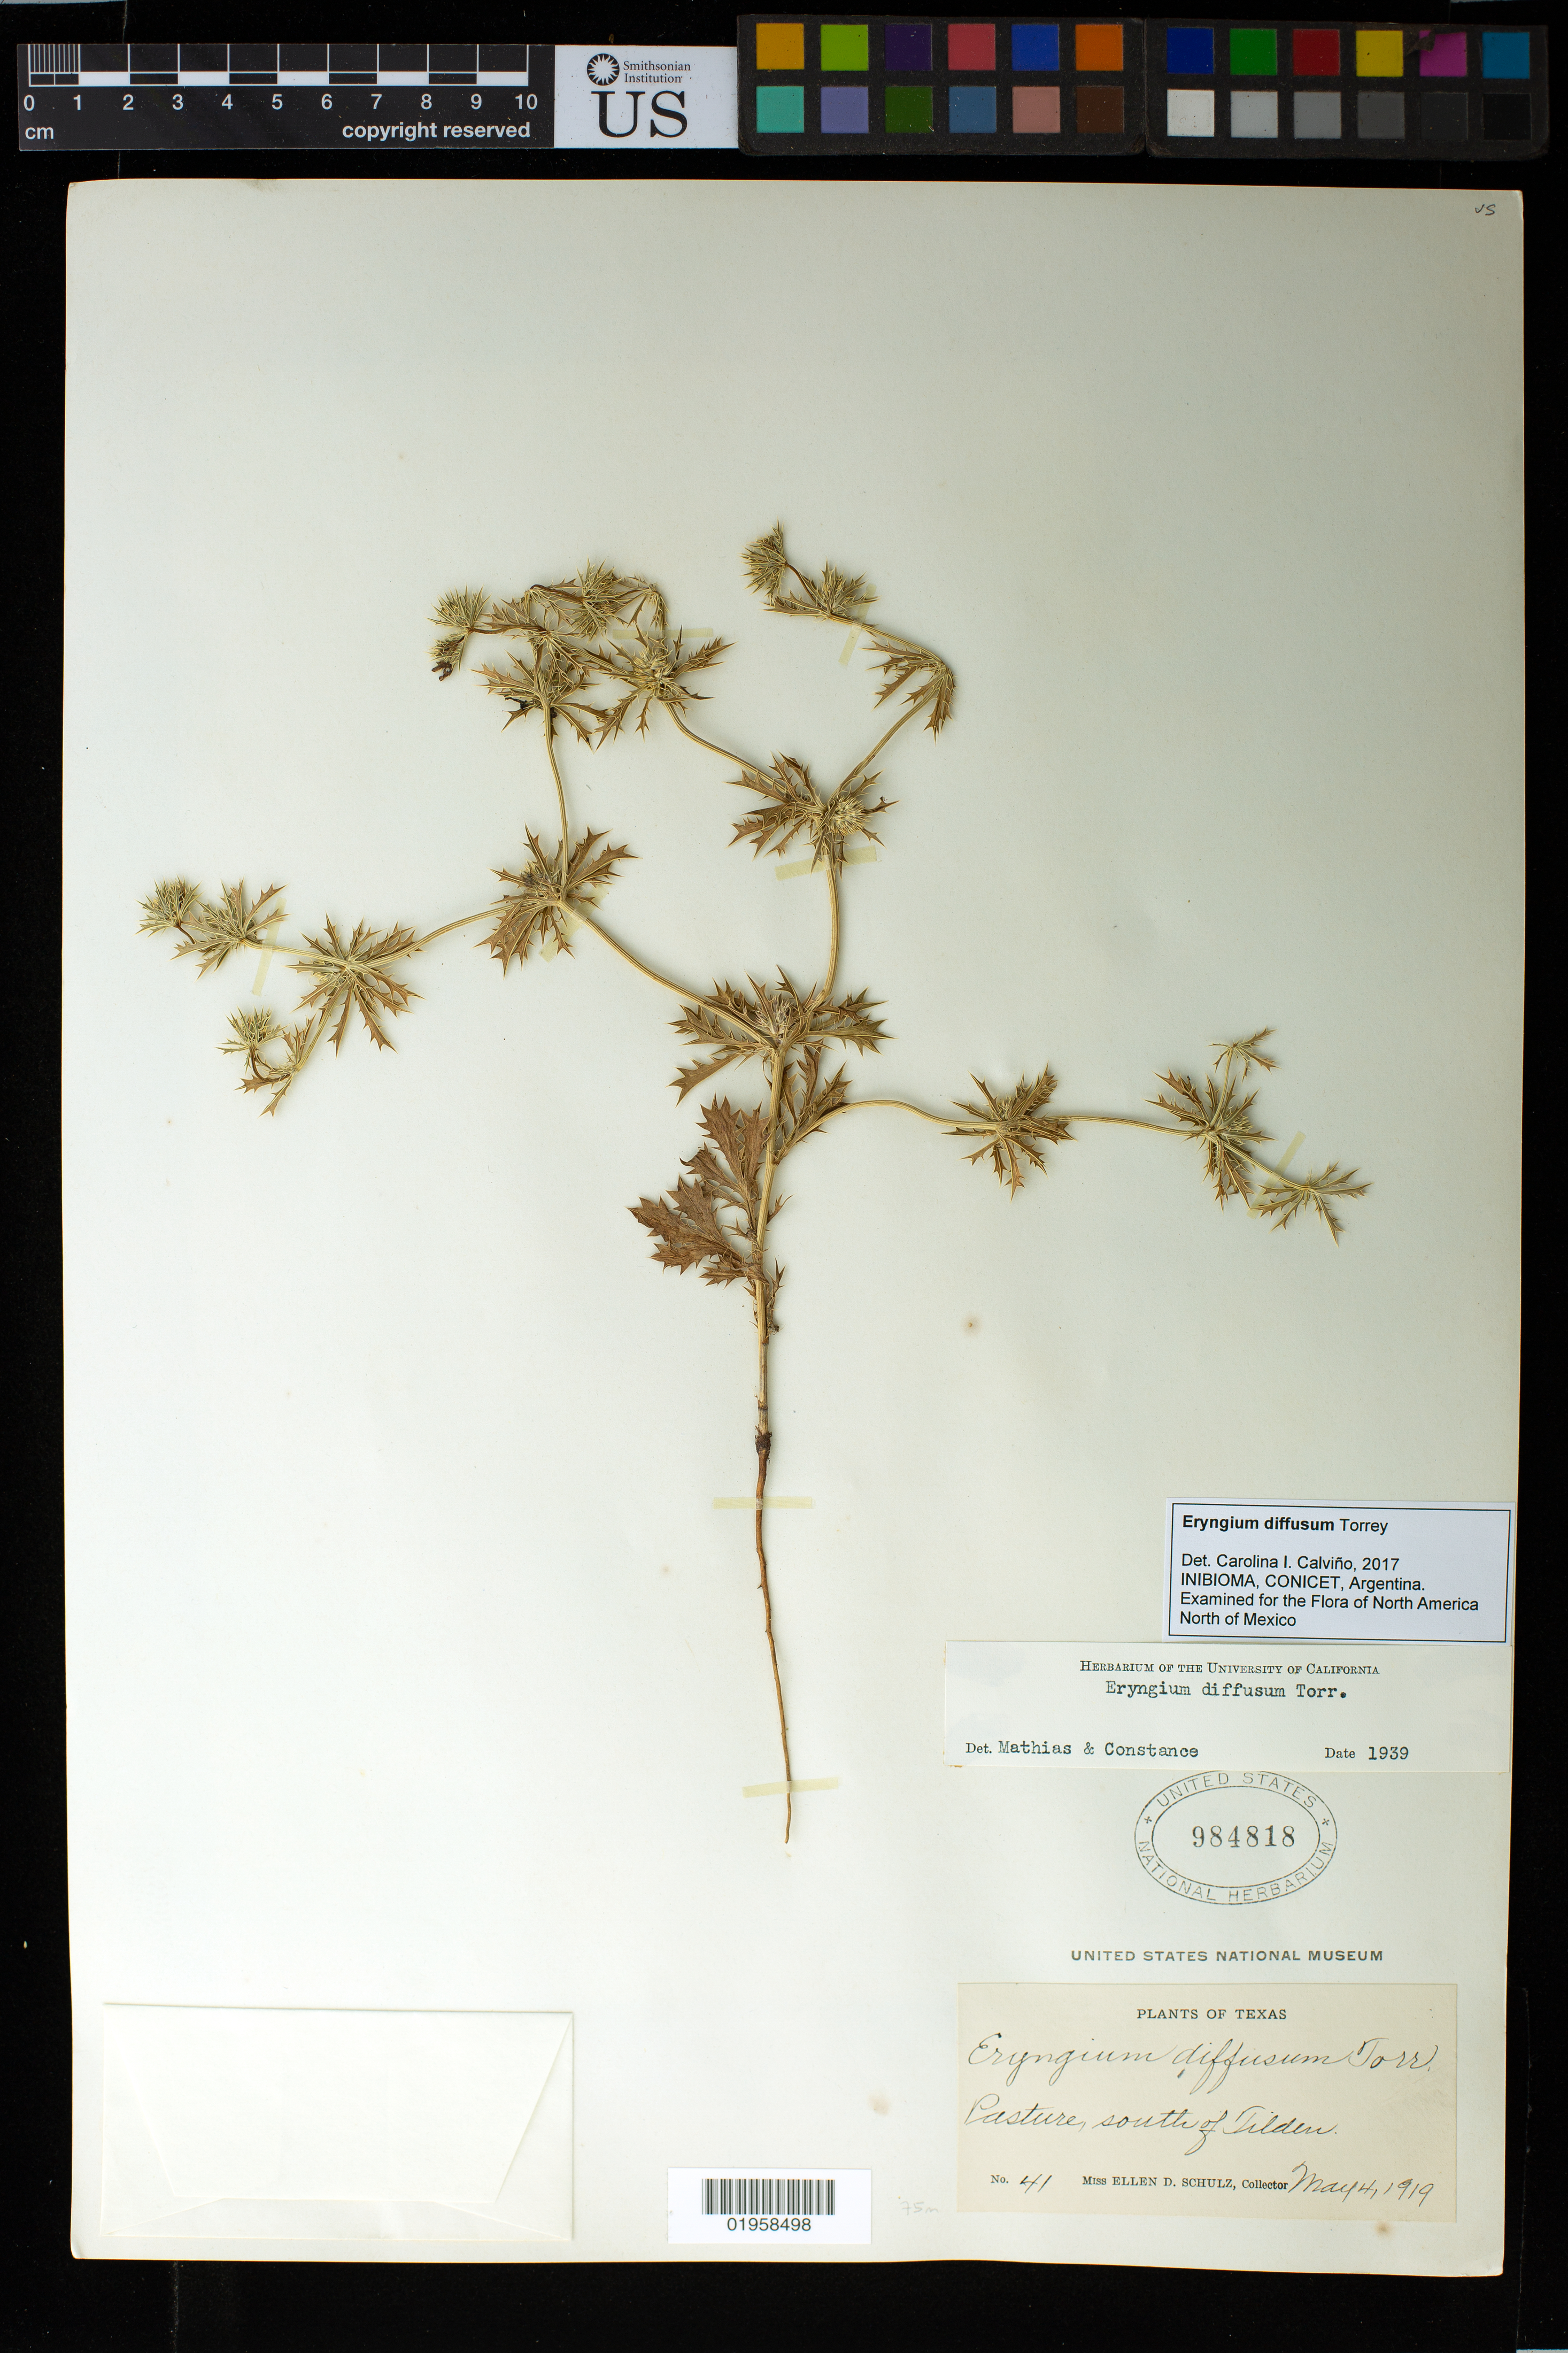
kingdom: Plantae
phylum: Tracheophyta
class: Magnoliopsida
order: Apiales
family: Apiaceae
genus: Eryngium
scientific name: Eryngium diffusum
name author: Torr.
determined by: Calviño, C. I.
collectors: E. D. Schulz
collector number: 41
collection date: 1919-05-04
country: United States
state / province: Texas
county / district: McMullen County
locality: Tilden, pasture south of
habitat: Pasture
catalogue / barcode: US 984818